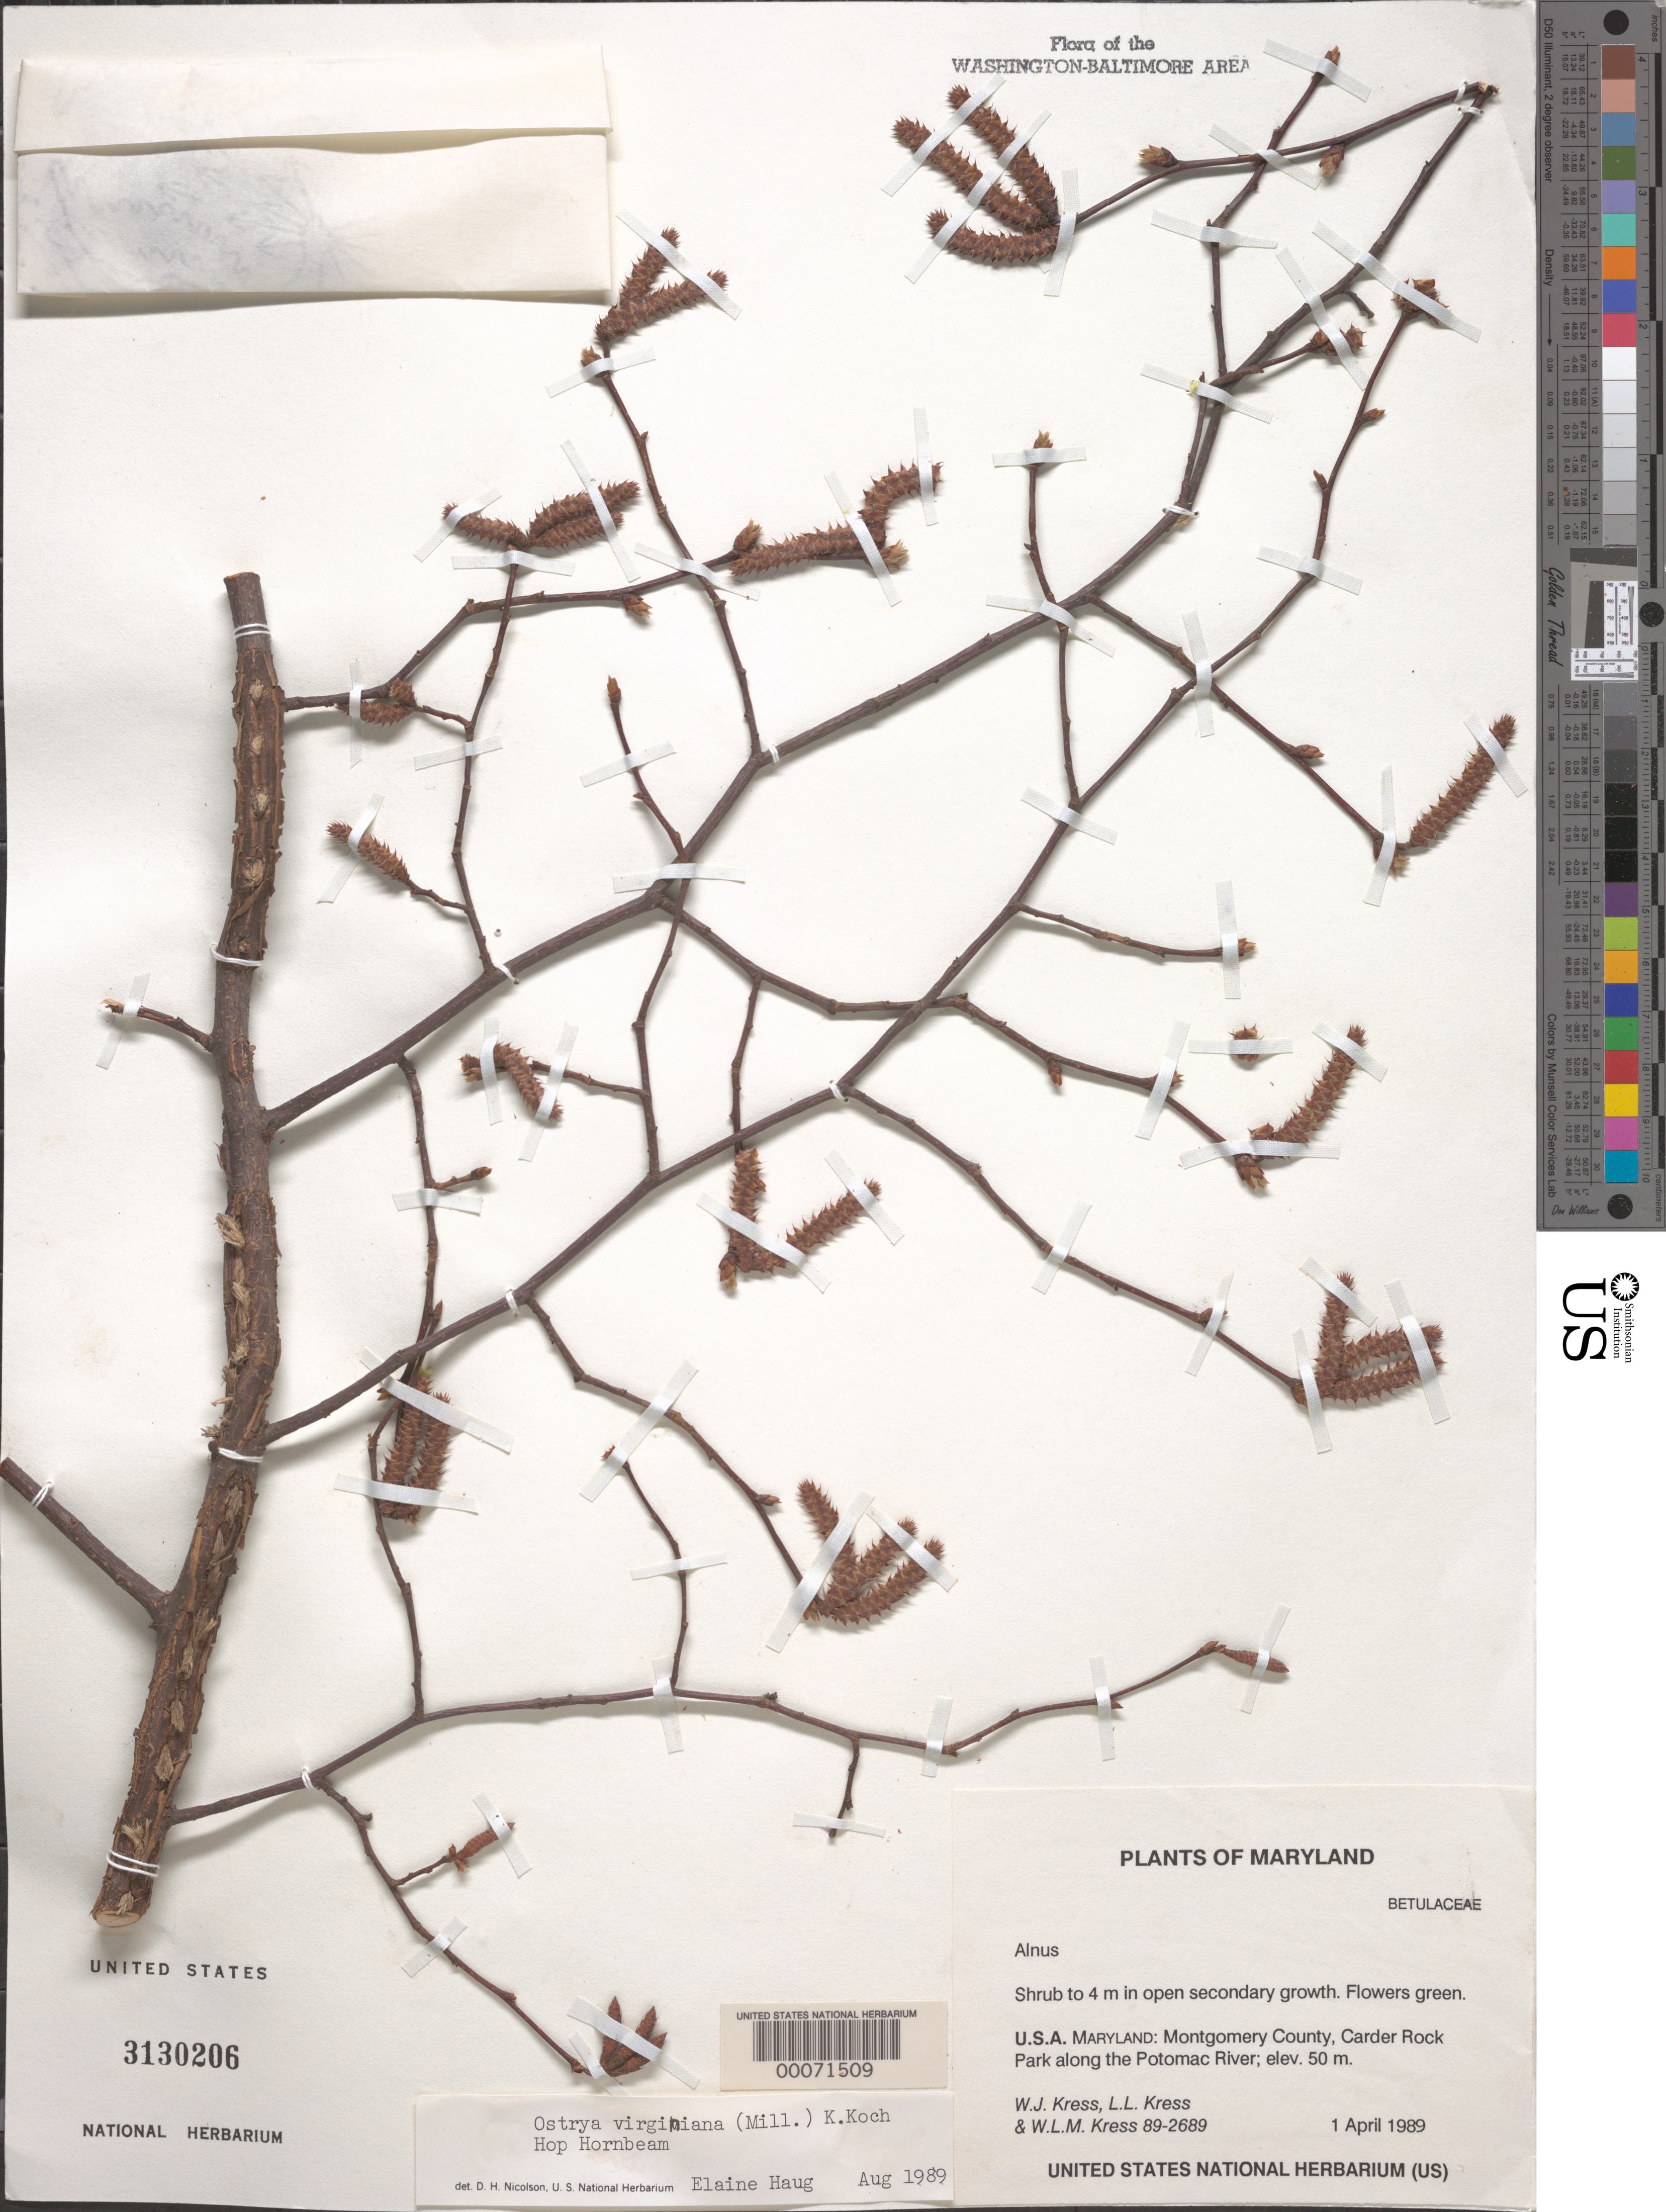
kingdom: Plantae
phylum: Tracheophyta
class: Magnoliopsida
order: Fagales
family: Betulaceae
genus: Ostrya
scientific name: Ostrya virginiana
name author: (Mill.) K. Koch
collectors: W. J. Kress & W. L. M. Kress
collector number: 89-2689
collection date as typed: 01 Apr 1989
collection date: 1989-04-01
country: United States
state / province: Maryland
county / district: Montgomery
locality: Carder Rock Park along the Potomac River C. & O. Canal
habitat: In open secondary growth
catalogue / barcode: US 3130206